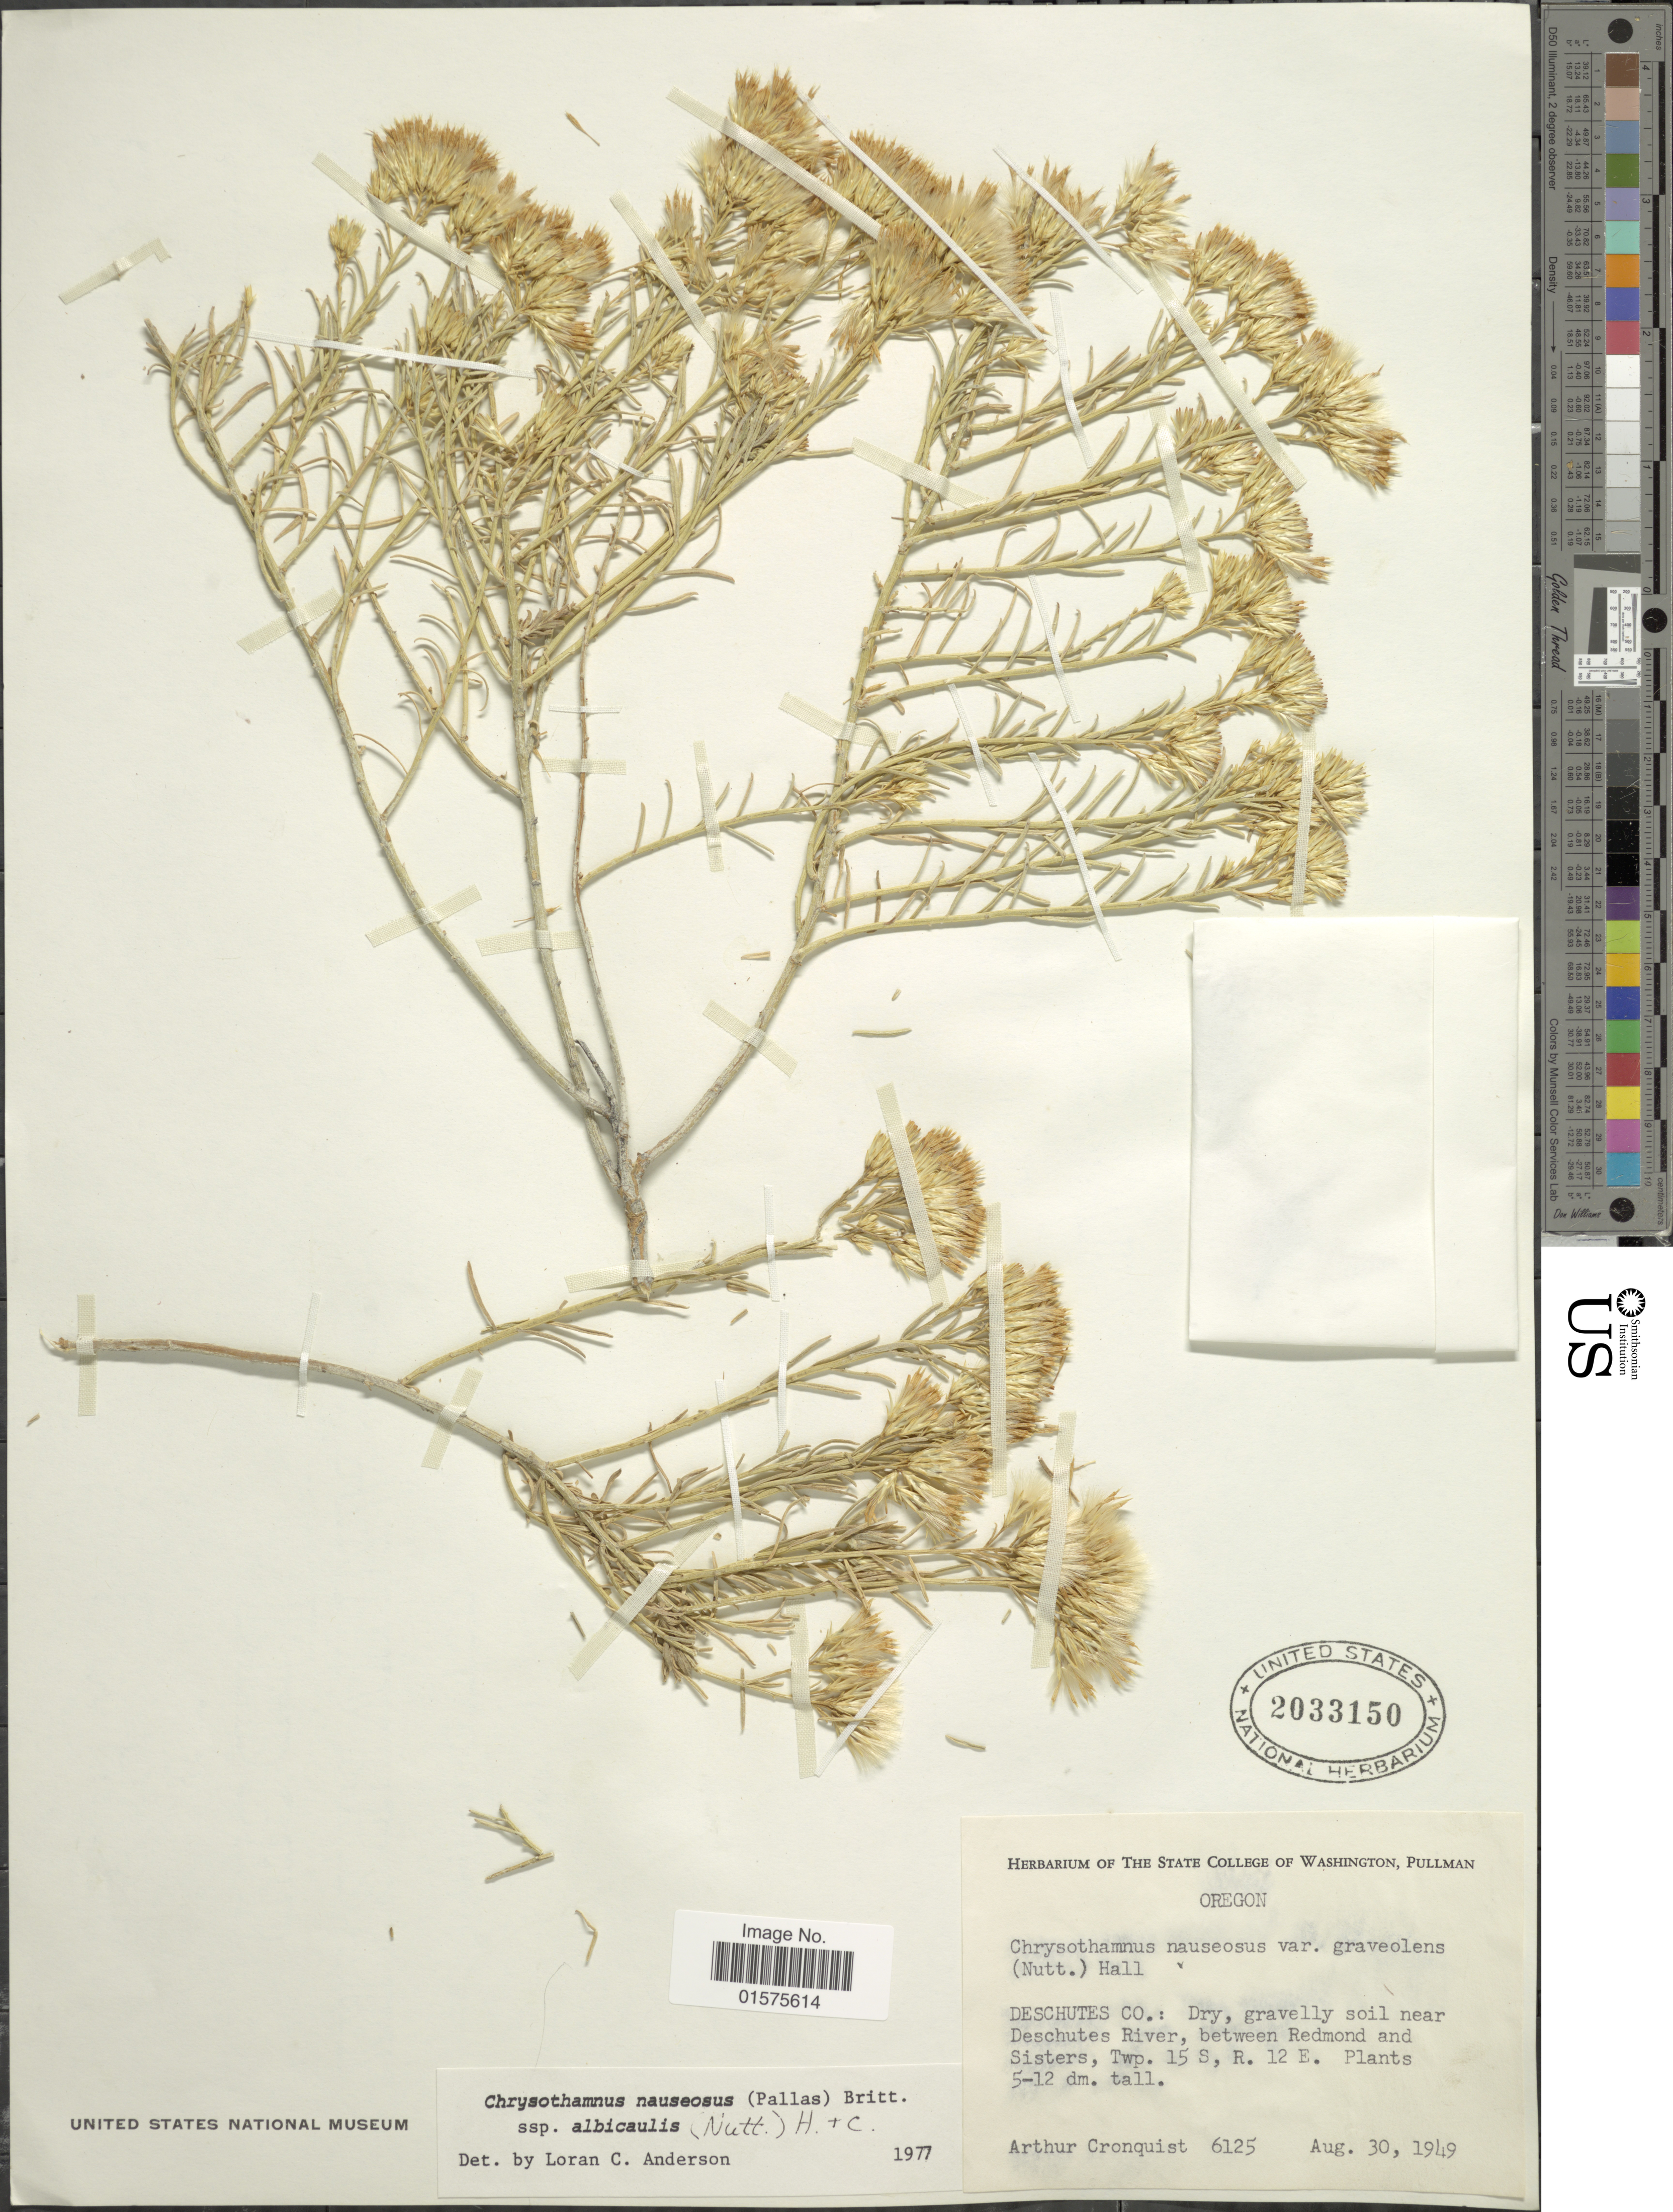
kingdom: Plantae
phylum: Tracheophyta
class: Magnoliopsida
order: Asterales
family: Asteraceae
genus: Ericameria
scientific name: Ericameria nauseosa var. speciosa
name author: (Nutt.) G.L. Nesom & G.I. Baird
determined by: Urbatsch, Lowell E., Curator (LSU), Louisiana State University (UNITED STATES)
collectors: A. J. Cronquist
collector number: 6125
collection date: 1949-08-30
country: United States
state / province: Oregon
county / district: Deschutes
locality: Deschutes Co.: near Deschutes River, between Redmond and Sisters, Twp. 15 S, R. 12 E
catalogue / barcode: US 2033150